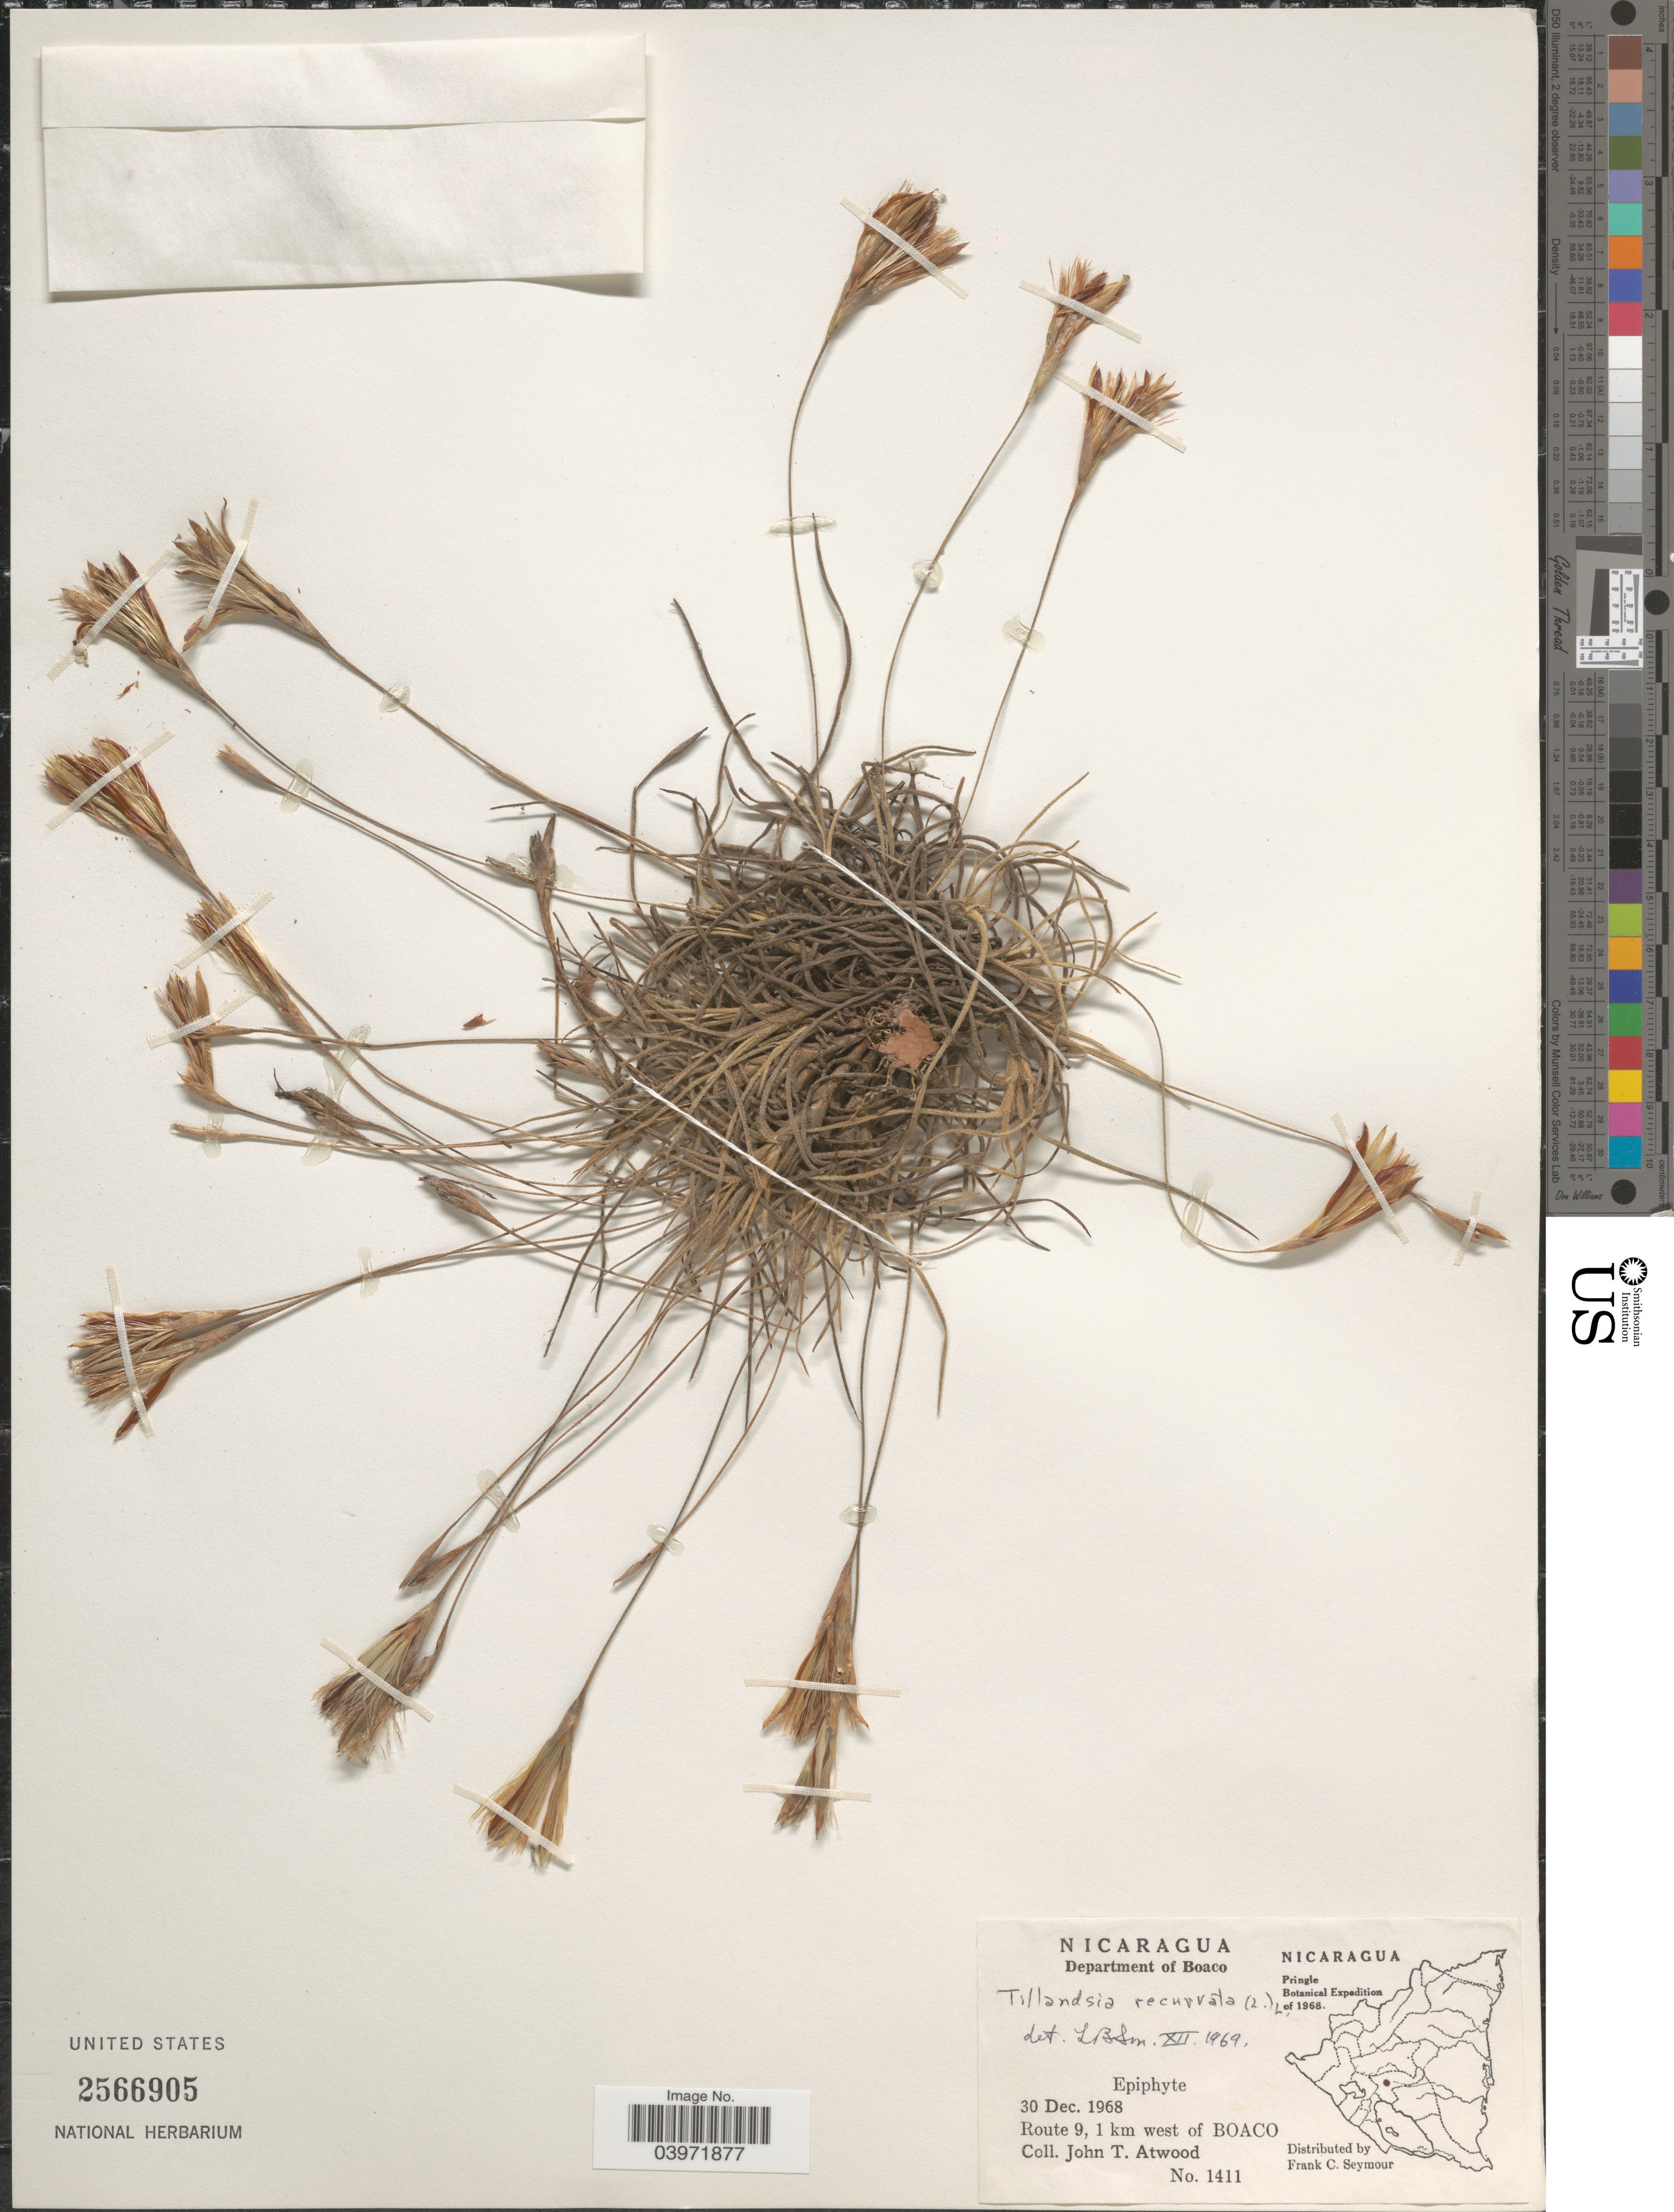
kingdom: Plantae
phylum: Tracheophyta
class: Liliopsida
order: Poales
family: Bromeliaceae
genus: Tillandsia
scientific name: Tillandsia recurvata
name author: L.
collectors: J. T. Atwood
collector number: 1411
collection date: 1968-12-30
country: Nicaragua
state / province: Boaco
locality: Department of Boaco. Route 9, 1 km west of Boaco.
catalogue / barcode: US 2566905